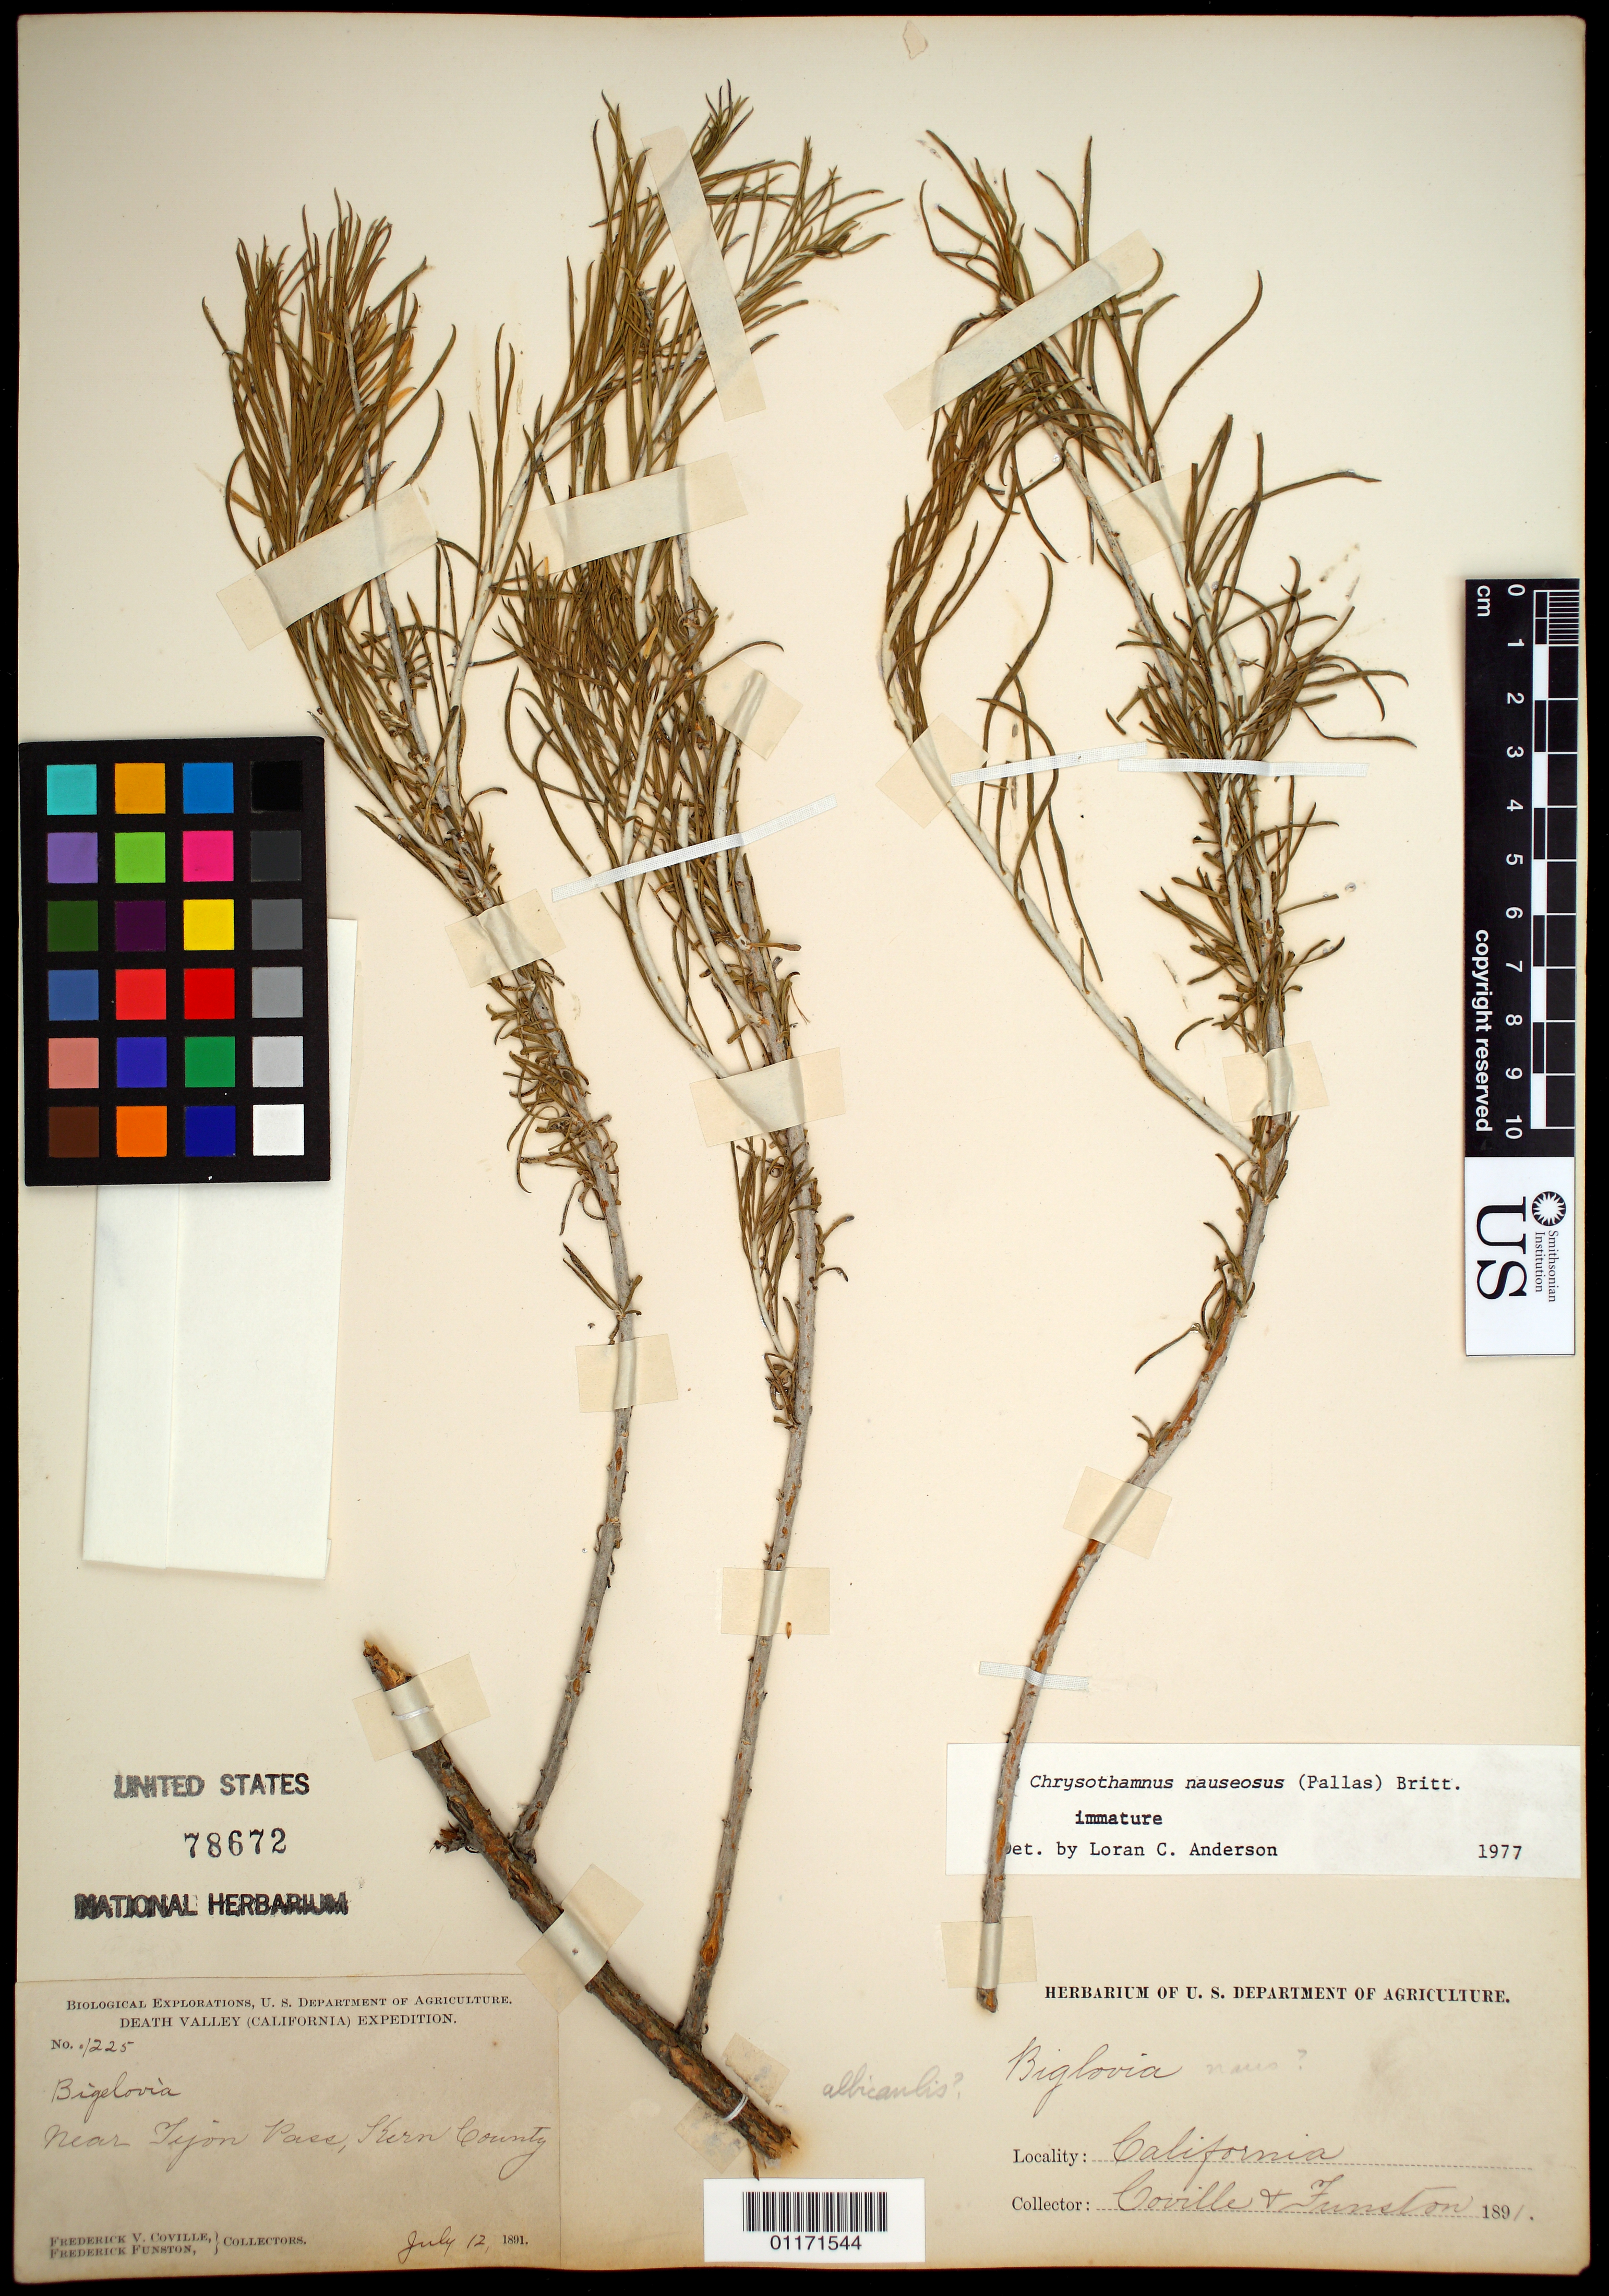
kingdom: Plantae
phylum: Tracheophyta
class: Magnoliopsida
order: Asterales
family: Asteraceae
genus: Chrysothamnus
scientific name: Chrysothamnus nauseosus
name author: (Pall. ex Pursh) Britton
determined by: Anderson, L. C.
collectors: F. V. Coville & F. Funston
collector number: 1225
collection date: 1891-07-12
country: United States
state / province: California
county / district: Kern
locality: near Tejon Pass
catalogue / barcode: US 78672